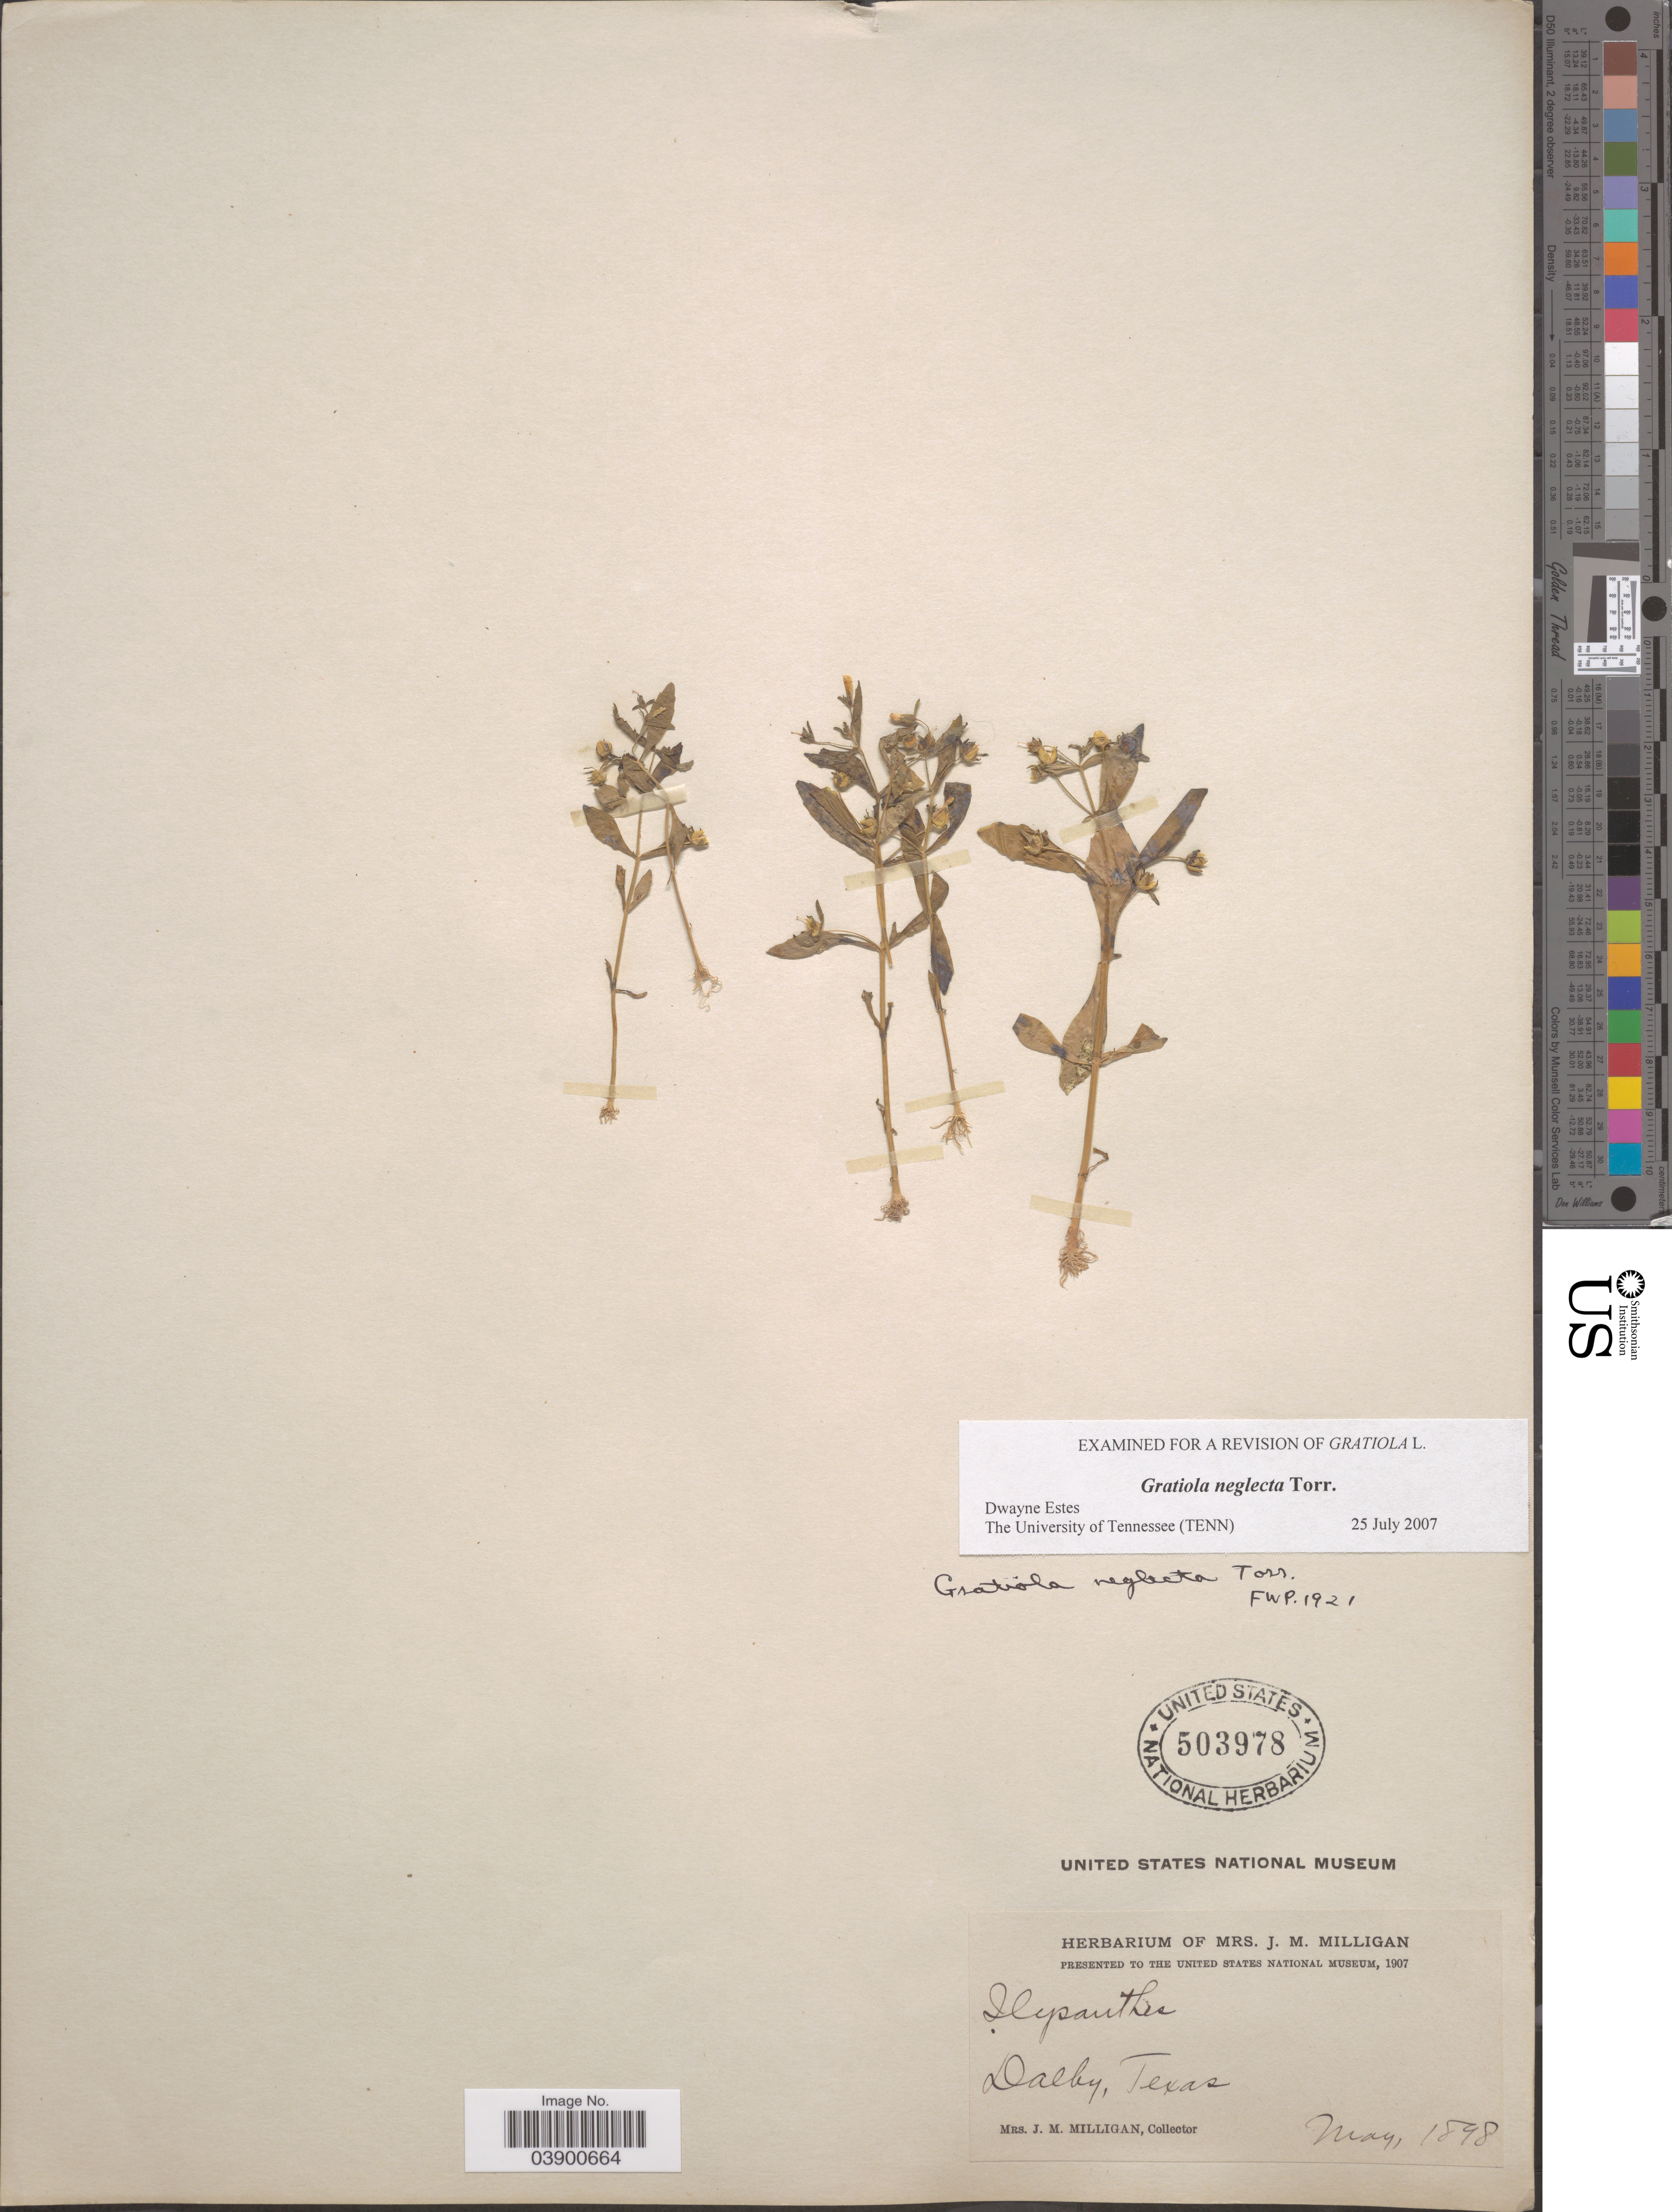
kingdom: Plantae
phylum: Tracheophyta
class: Magnoliopsida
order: Lamiales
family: Plantaginaceae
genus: Gratiola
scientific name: Gratiola neglecta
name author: Torr.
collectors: J. Milligan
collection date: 1898-05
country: United States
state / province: Texas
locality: Dalby.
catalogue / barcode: US 503978